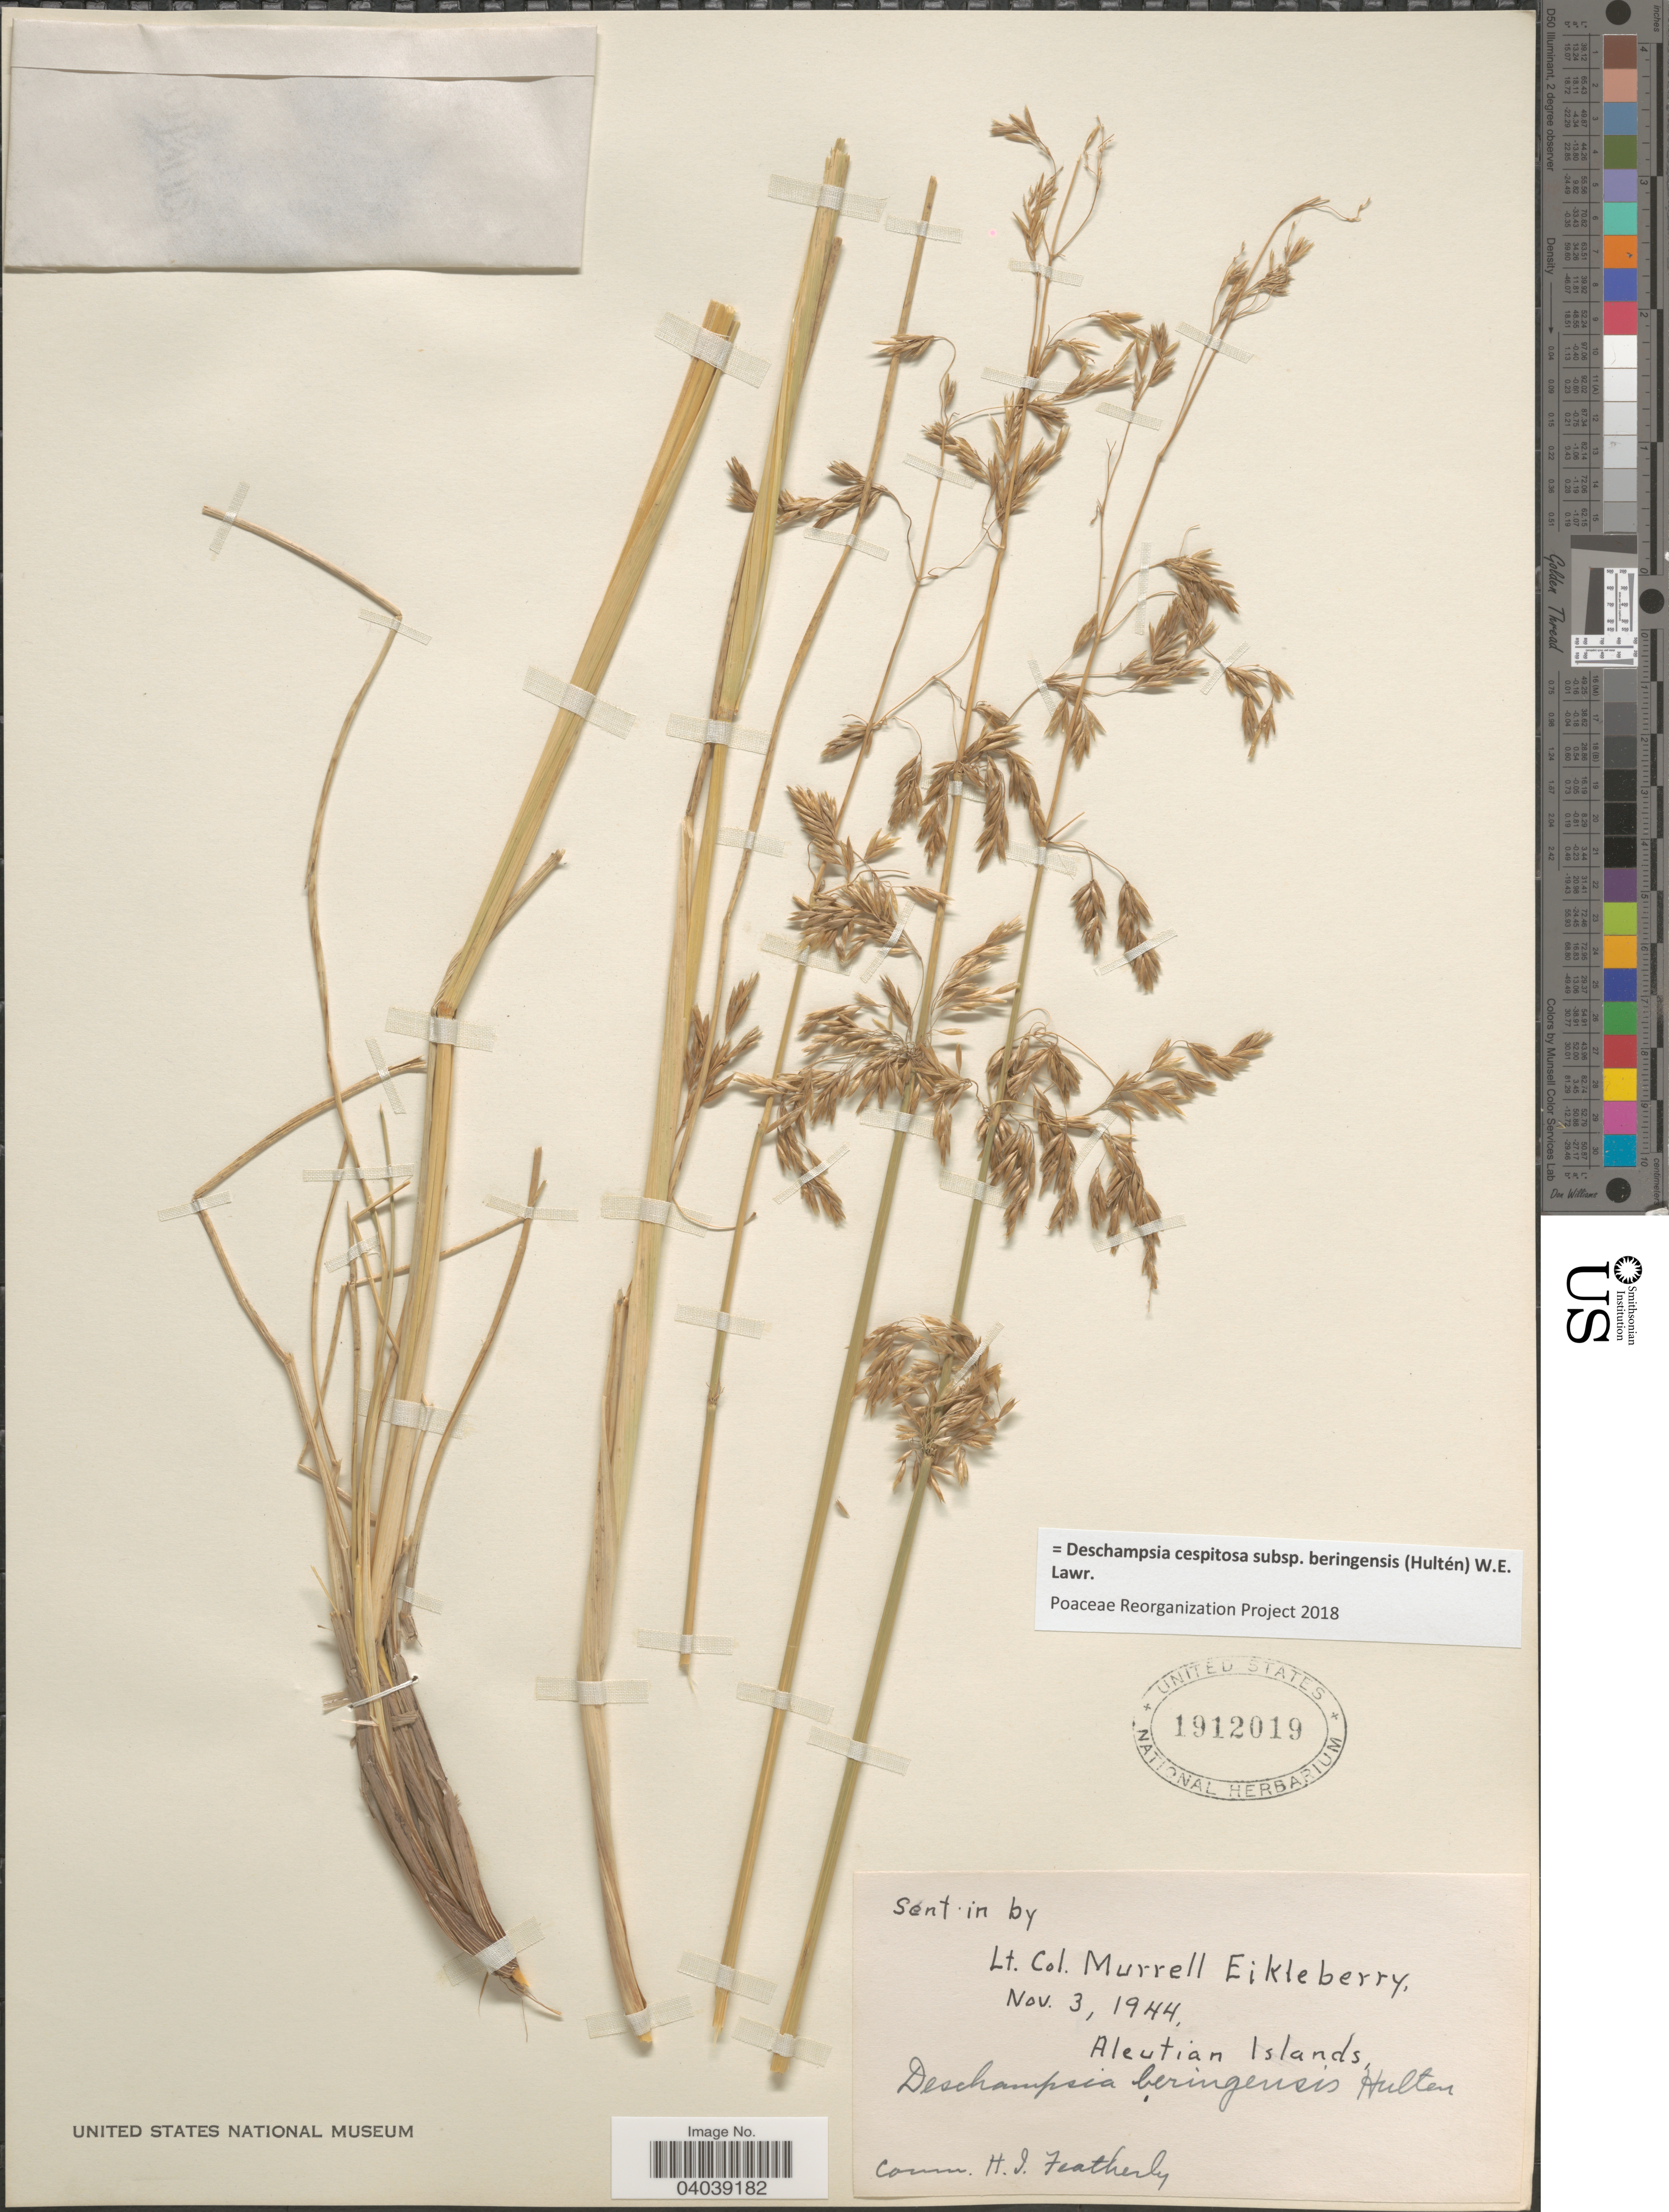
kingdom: Plantae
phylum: Tracheophyta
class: Liliopsida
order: Poales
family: Poaceae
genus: Deschampsia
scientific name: Deschampsia cespitosa subsp. beringensis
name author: (Hultén) Lawrence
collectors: L. Eikleberry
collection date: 1944-11-03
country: United States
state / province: Alaska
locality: Aleutian Islands.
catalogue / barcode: US 1912019